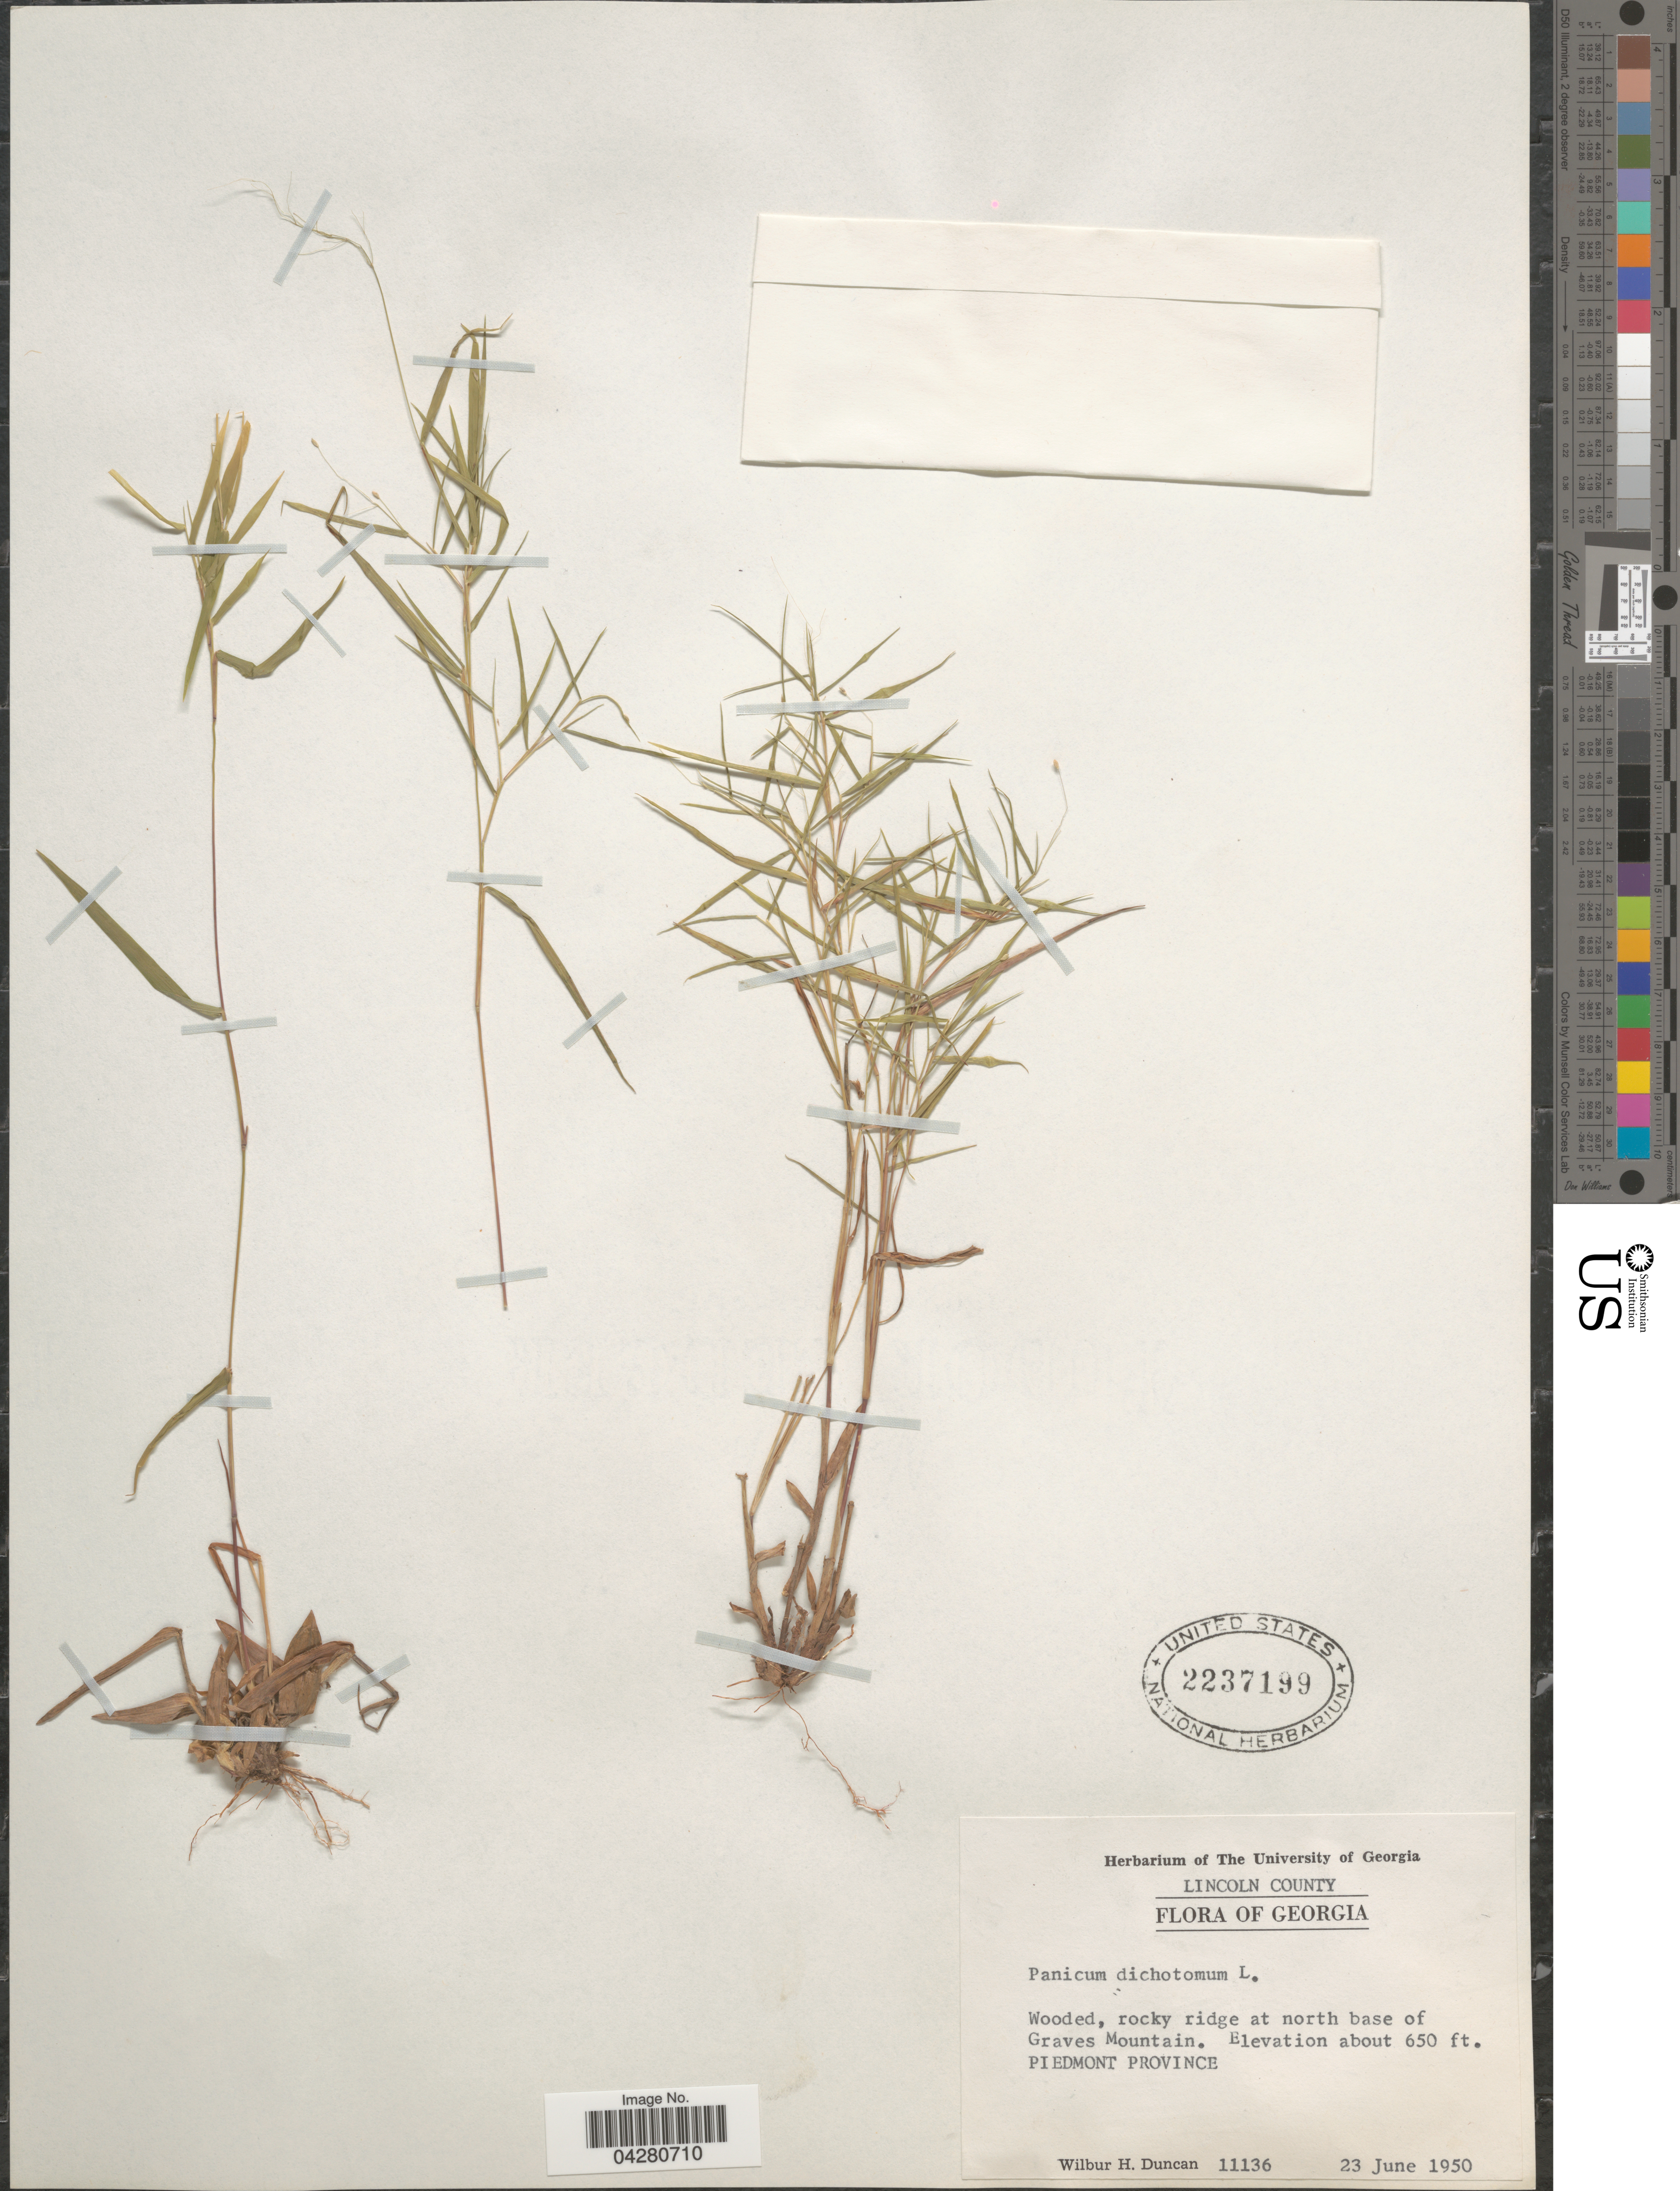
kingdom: Plantae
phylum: Tracheophyta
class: Liliopsida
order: Poales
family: Poaceae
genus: Dichanthelium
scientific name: Dichanthelium dichotomum var. dichotomum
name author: (L.) Gould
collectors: W. H. Duncan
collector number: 11136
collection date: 1950-06-23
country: United States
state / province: Georgia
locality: Lincoln County. At north base of Graves Mountain. Piedmont Province.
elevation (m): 198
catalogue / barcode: US 2237199